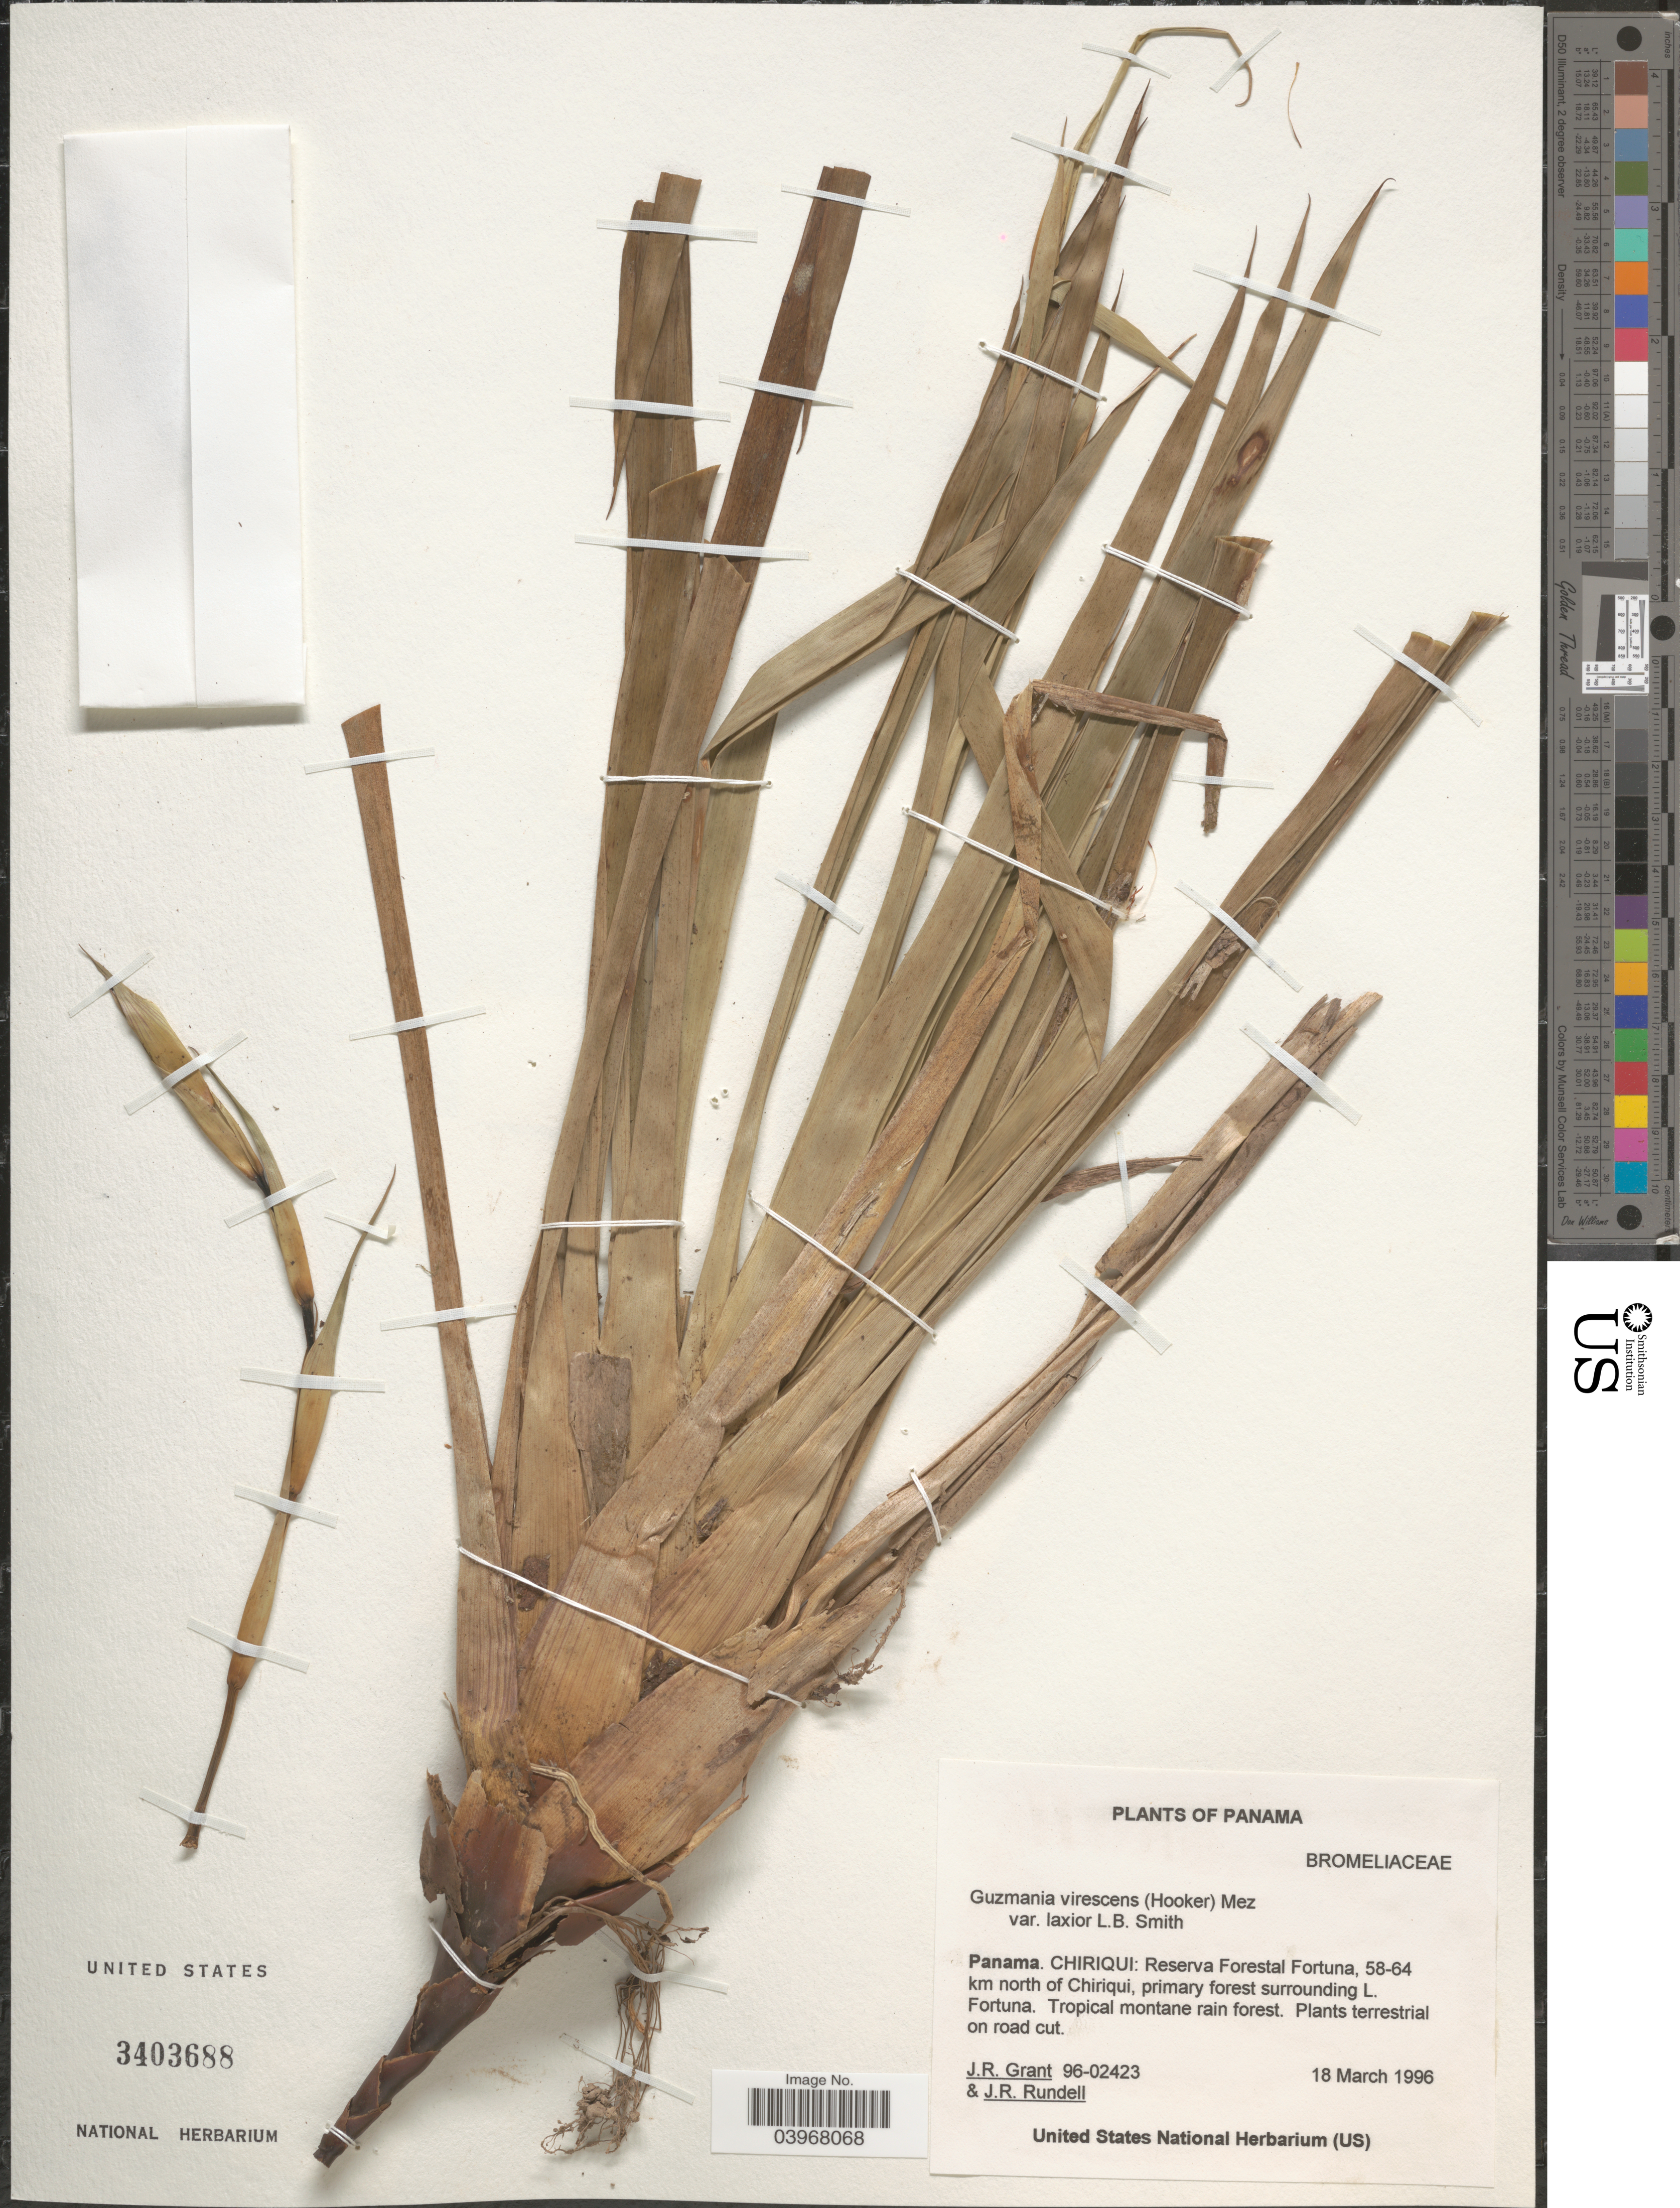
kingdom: Plantae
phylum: Tracheophyta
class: Liliopsida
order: Poales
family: Bromeliaceae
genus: Guzmania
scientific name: Guzmania virescens var. laxior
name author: L.B. Sm.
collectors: J. Grant & J. R. Rundell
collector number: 96-02423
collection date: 1996-03-18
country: Panama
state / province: Chiriqui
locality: Reserva Forestal Fortuna, 58-64 km north of Chiriqui.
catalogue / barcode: US 3403688